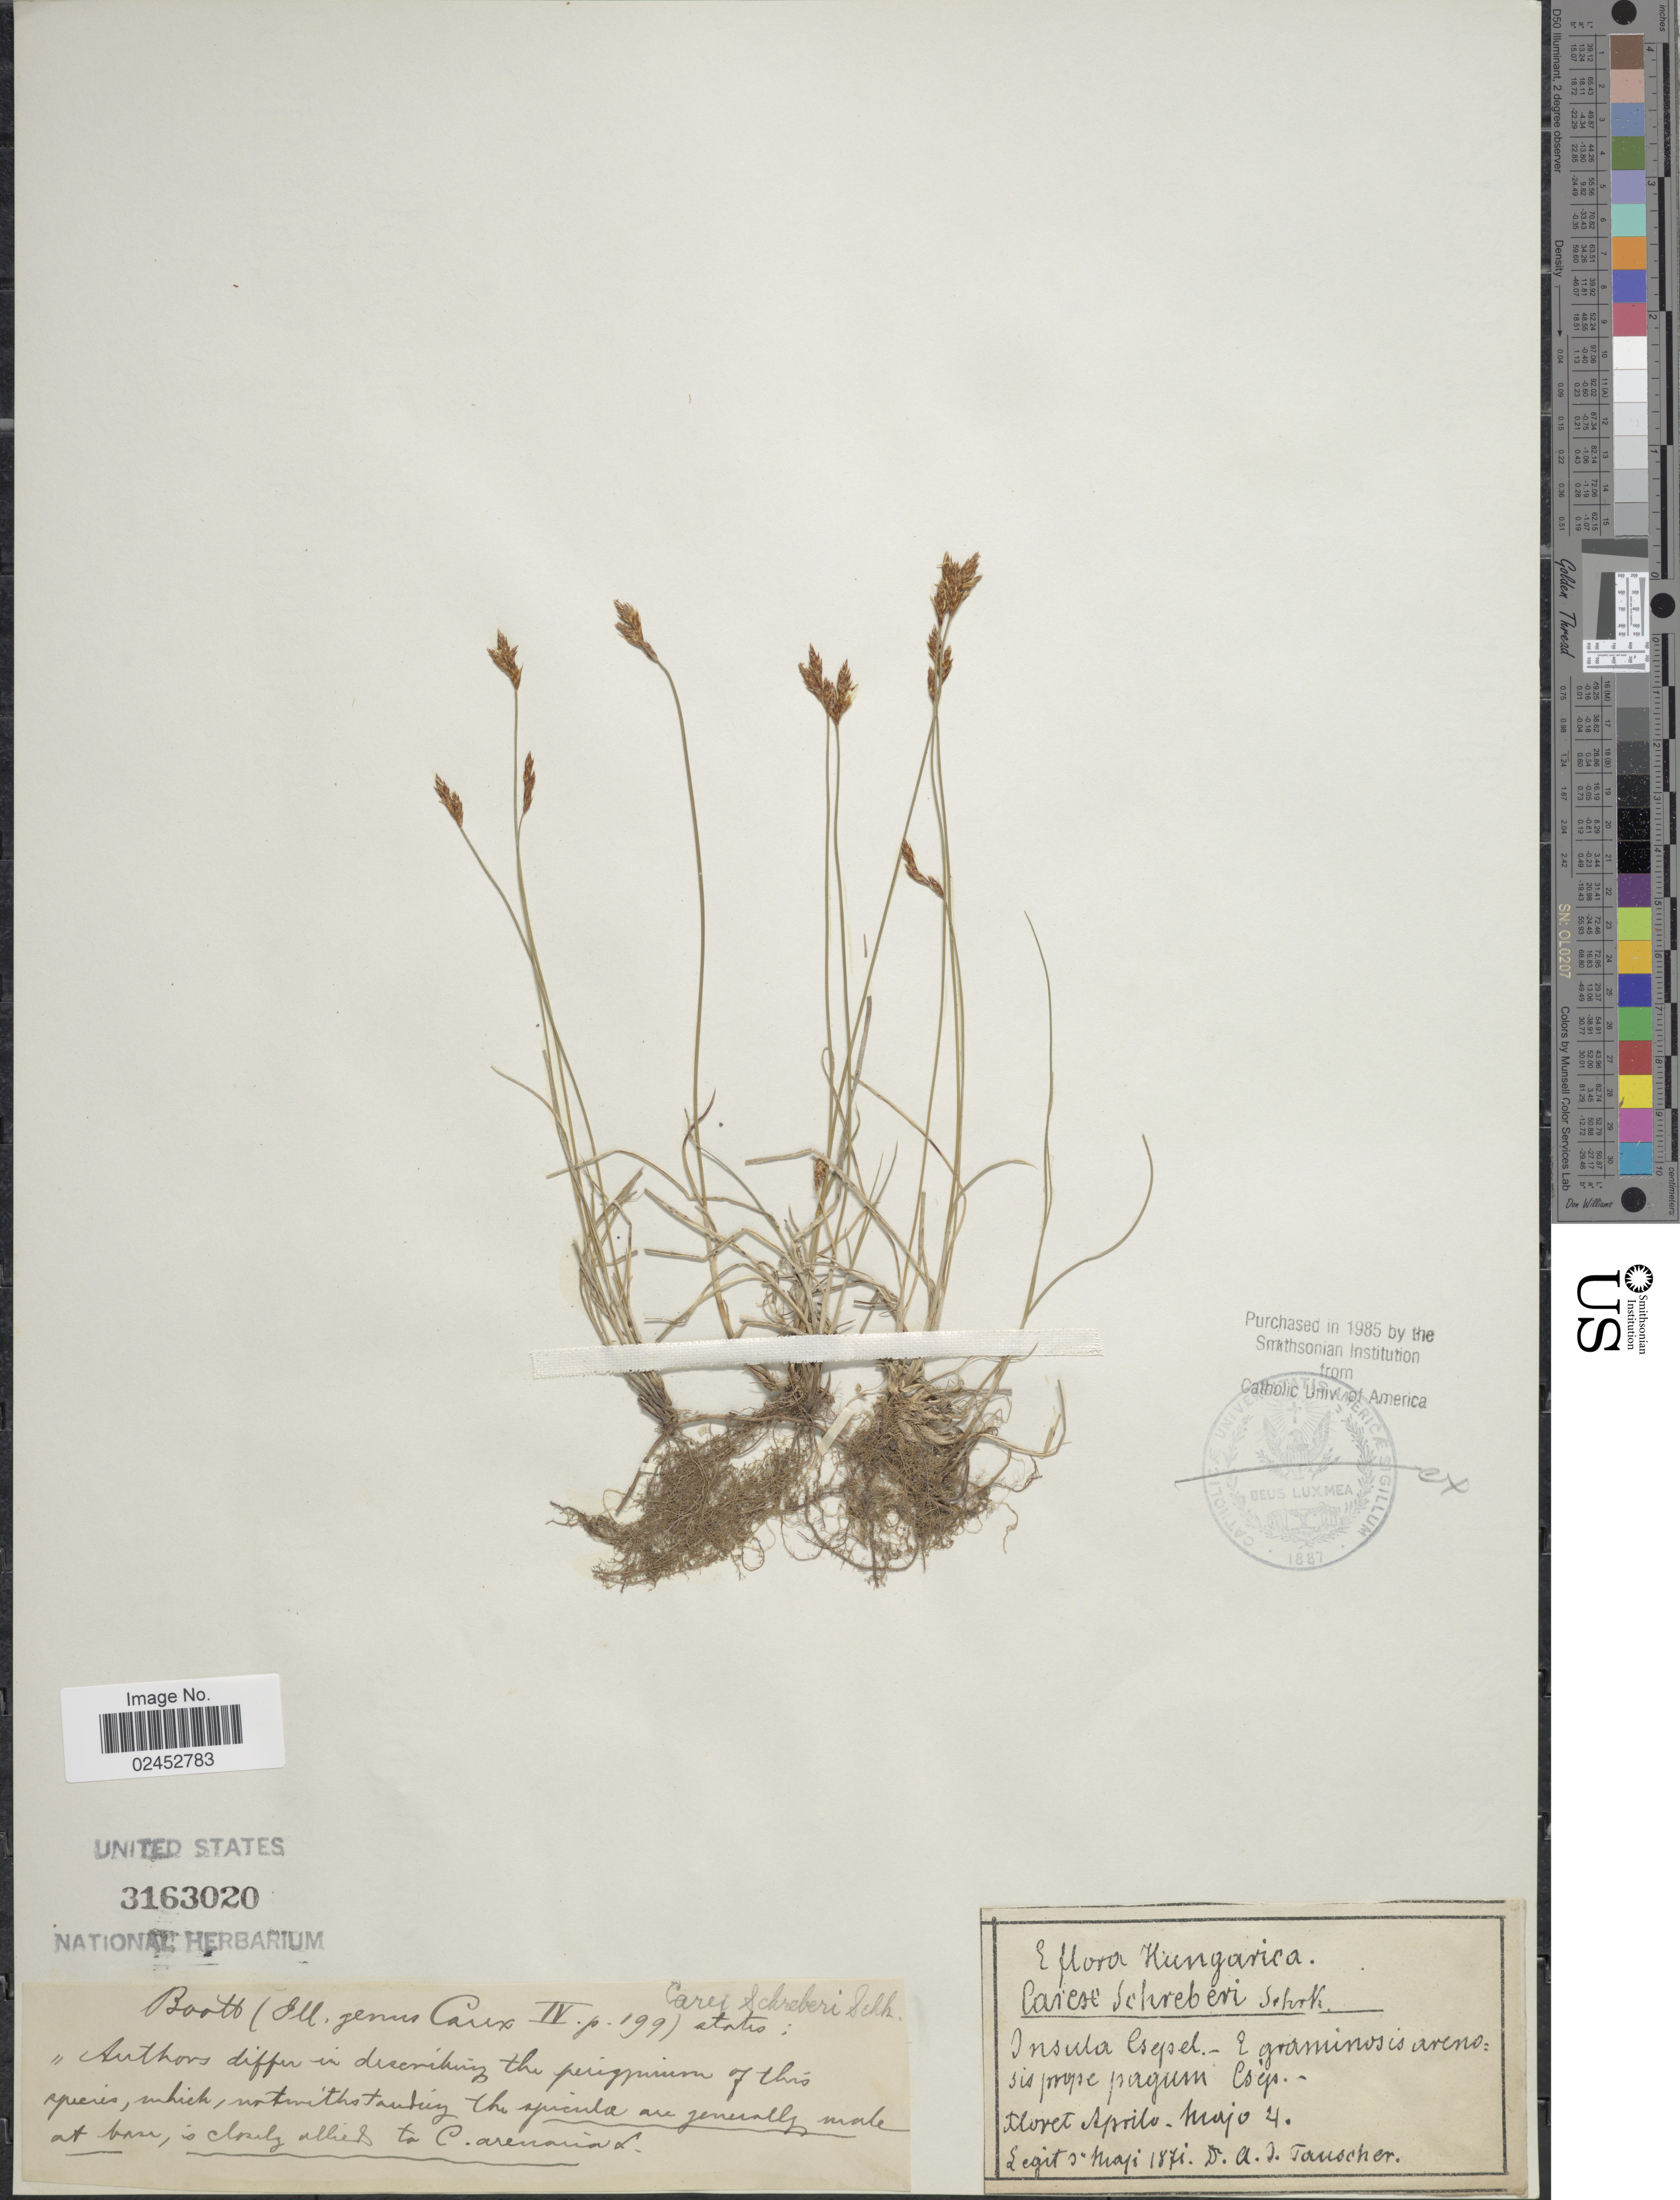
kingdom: Plantae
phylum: Tracheophyta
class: Liliopsida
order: Poales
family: Cyperaceae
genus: Carex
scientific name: Carex praecox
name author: Schreb.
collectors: G. Tauscher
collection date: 1871-05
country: Hungary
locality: Hungarica, Insula Csepel.-E graminosis arenosis prope pagum Csép.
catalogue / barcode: US 3163020